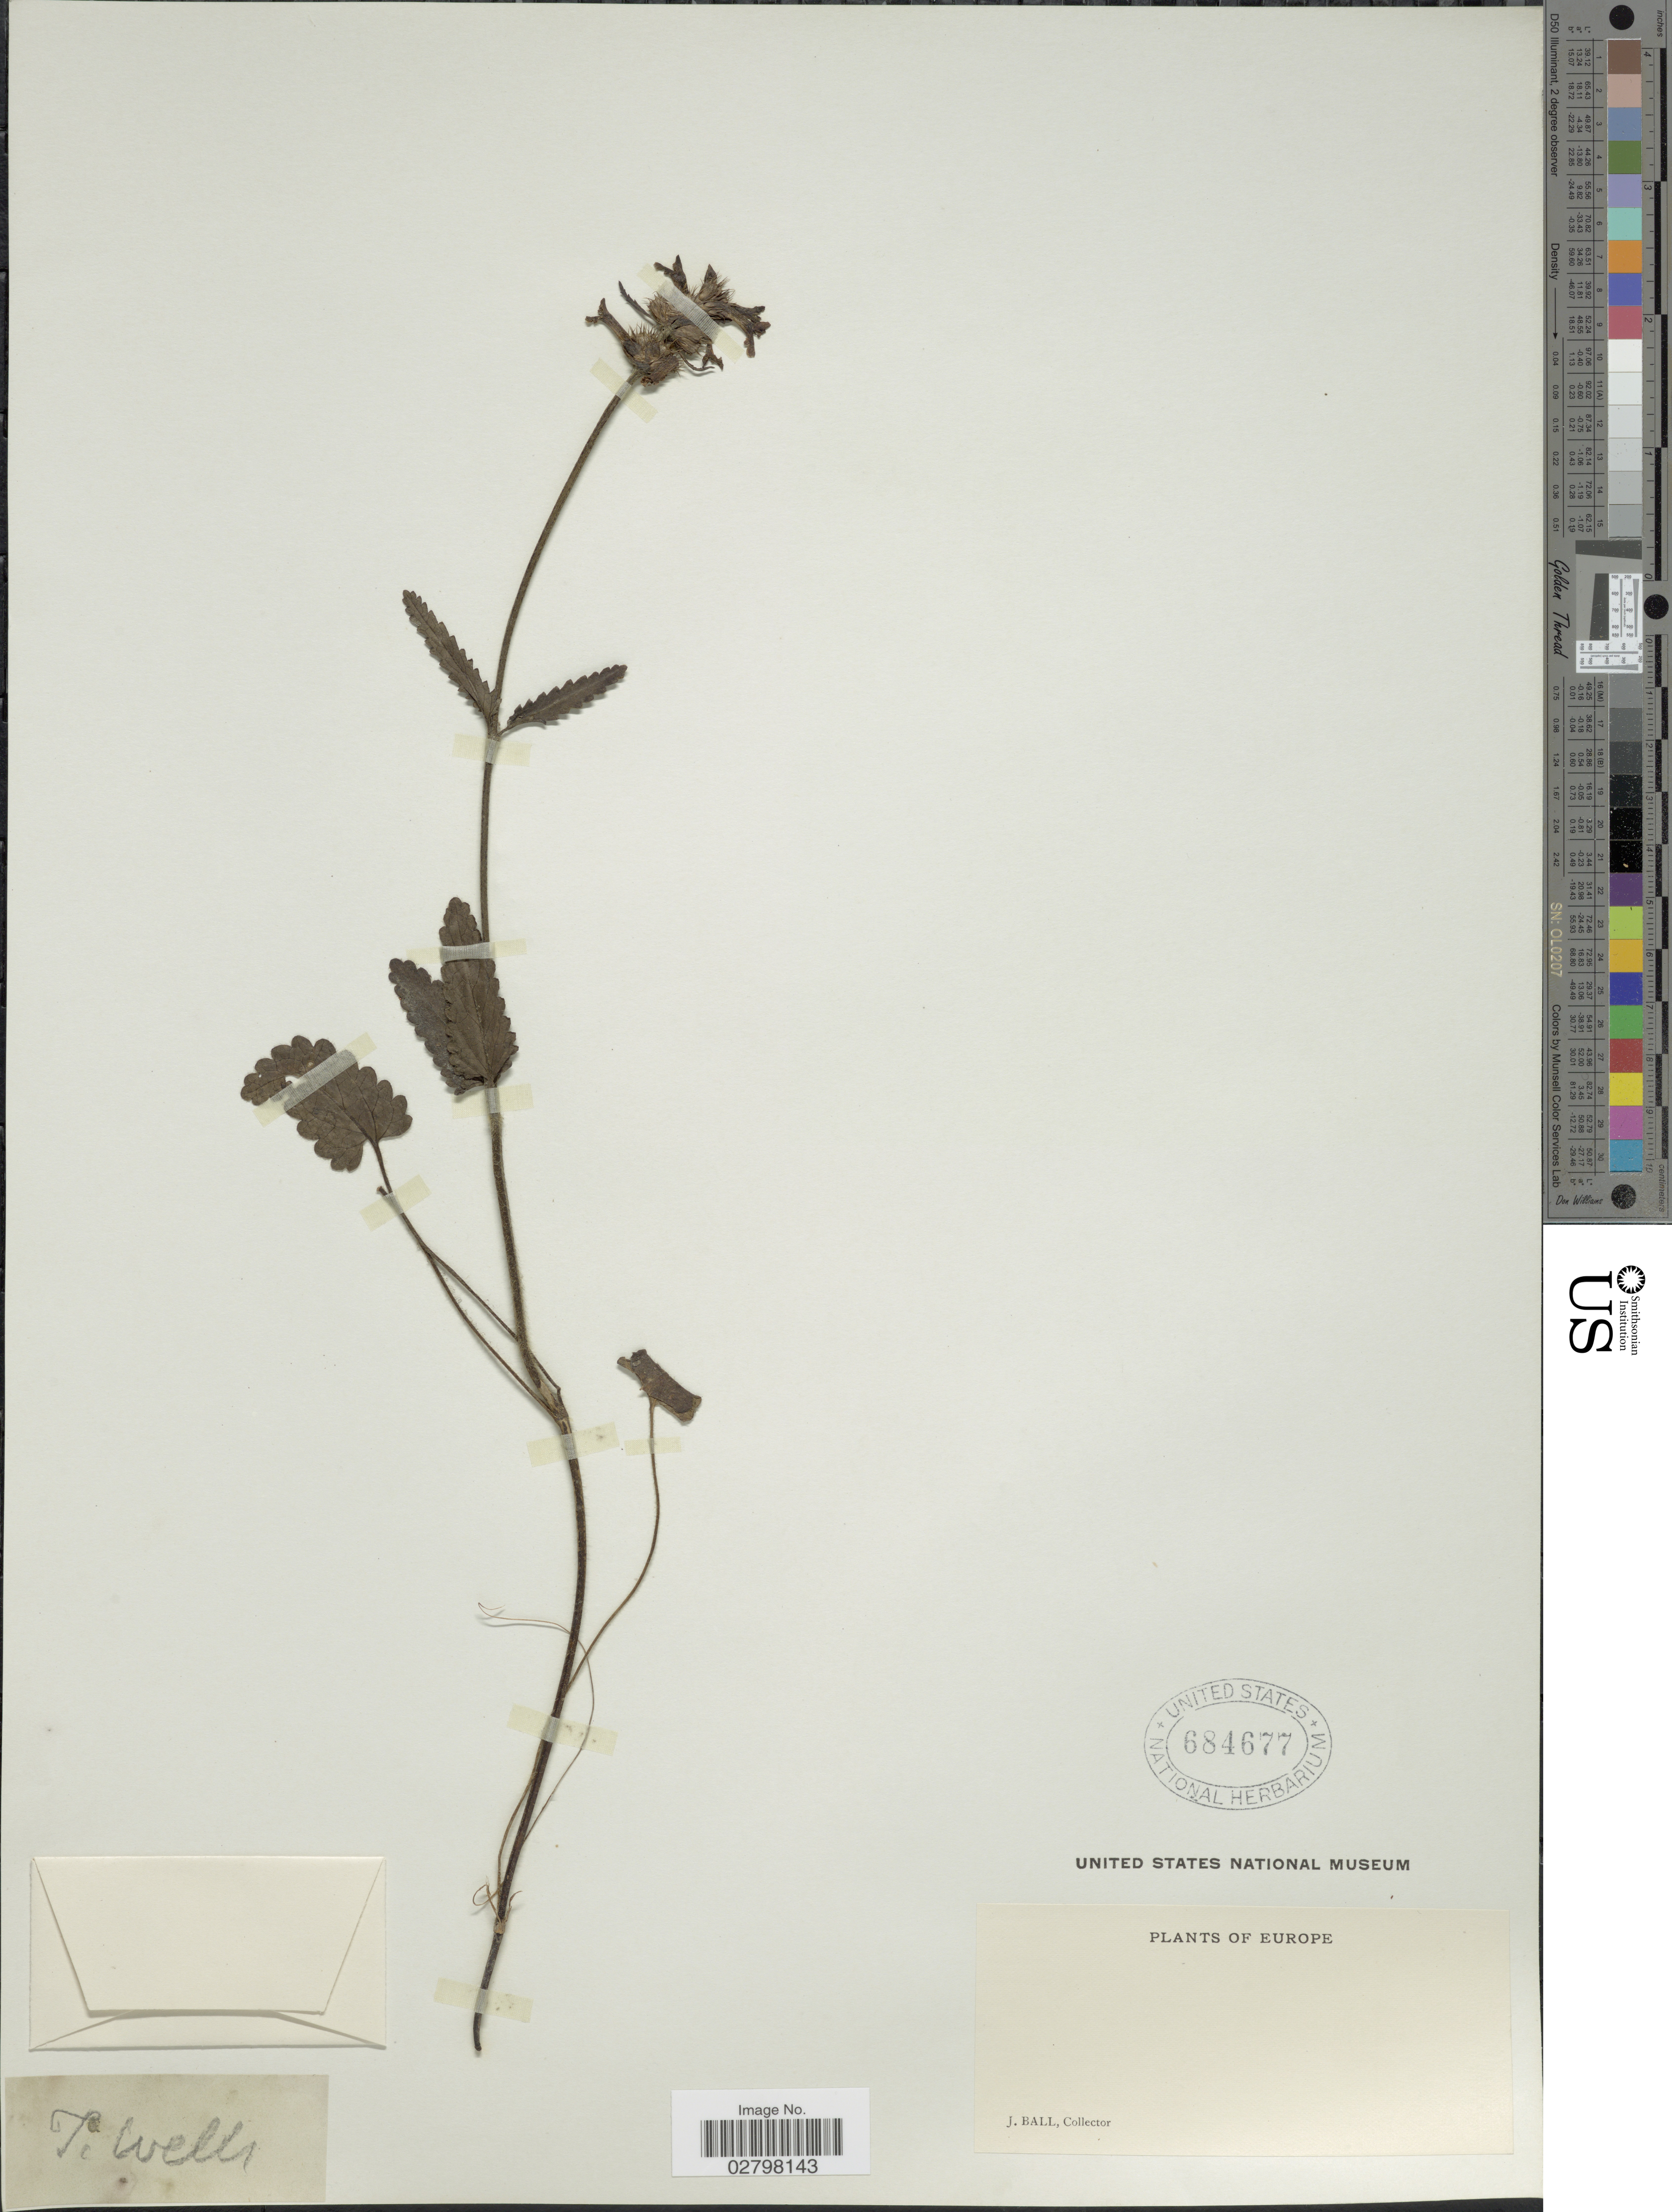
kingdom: Plantae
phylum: Tracheophyta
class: Magnoliopsida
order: Lamiales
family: Lamiaceae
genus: Stachys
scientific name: Stachys sp.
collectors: J. Ball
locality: Ti Wells. Europe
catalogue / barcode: US 684677